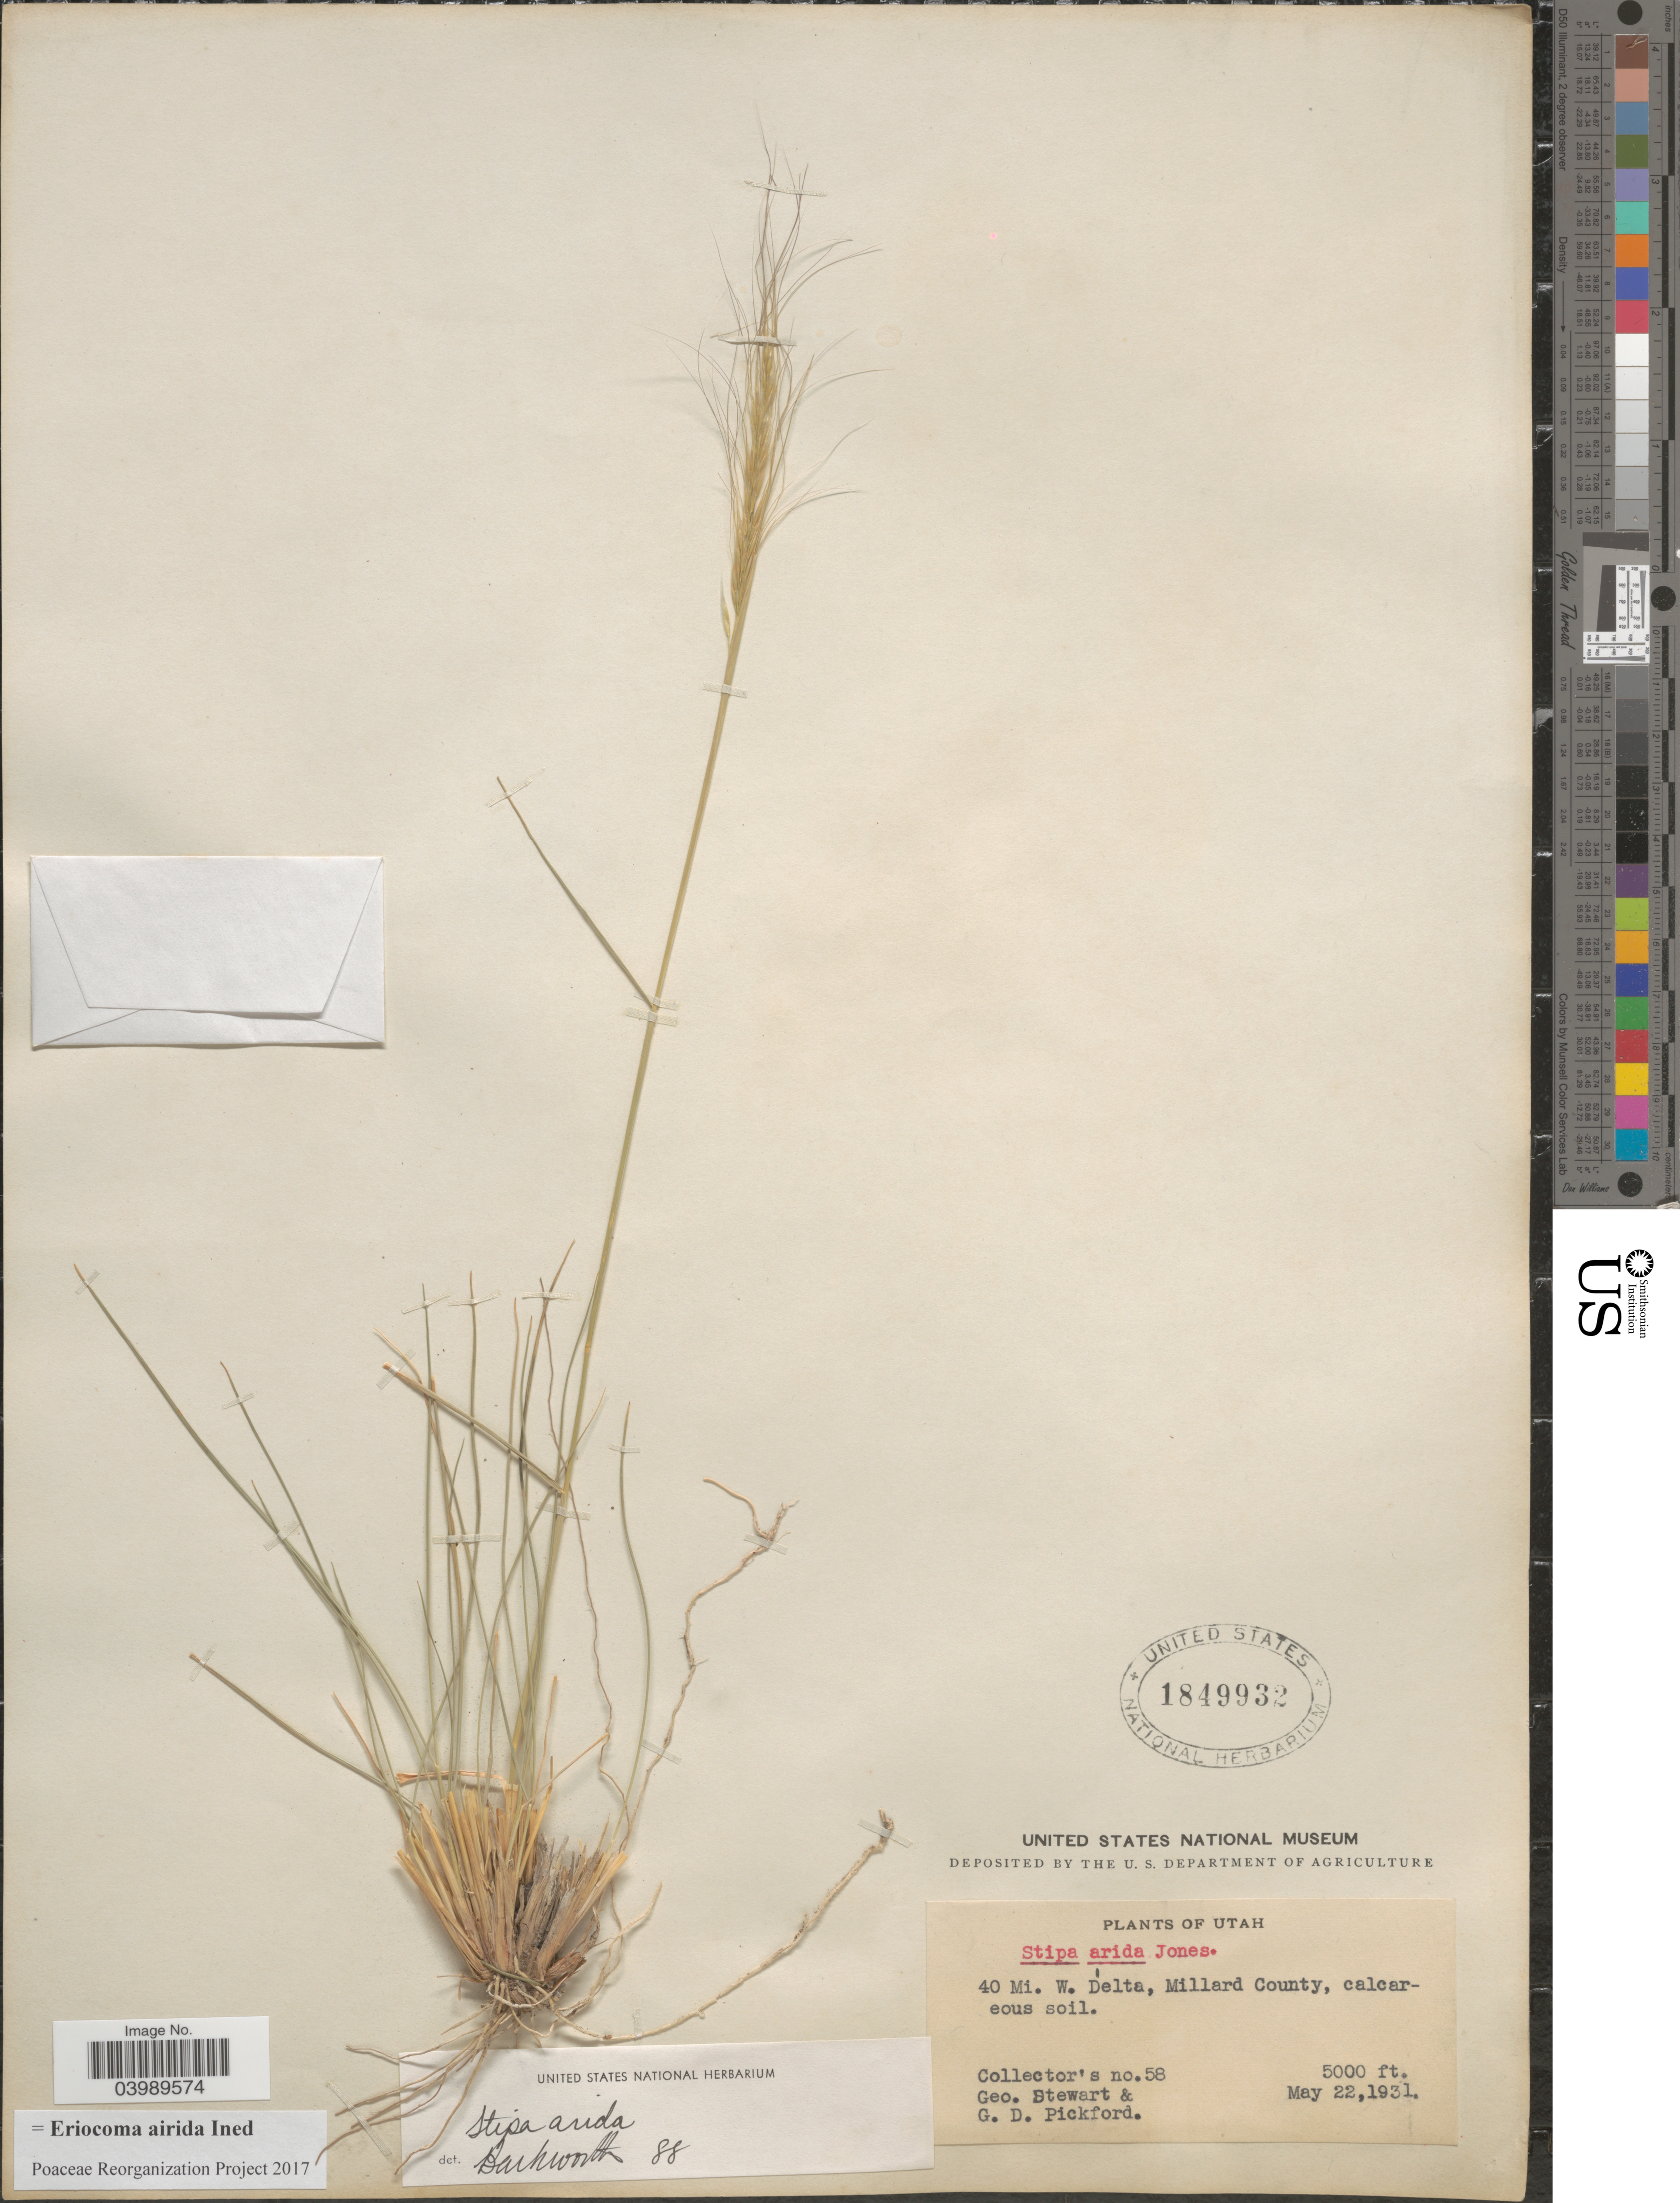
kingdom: Plantae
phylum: Tracheophyta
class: Liliopsida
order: Poales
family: Poaceae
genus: Eriocoma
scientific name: Eriocoma arida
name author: (M.E. Jones) Romasch.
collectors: G. Stewart & G. Pickford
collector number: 58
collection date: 1931-05-22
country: United States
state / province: Utah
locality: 40 Mi. W. Delta, Millard County.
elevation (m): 1524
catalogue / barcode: US 1849932